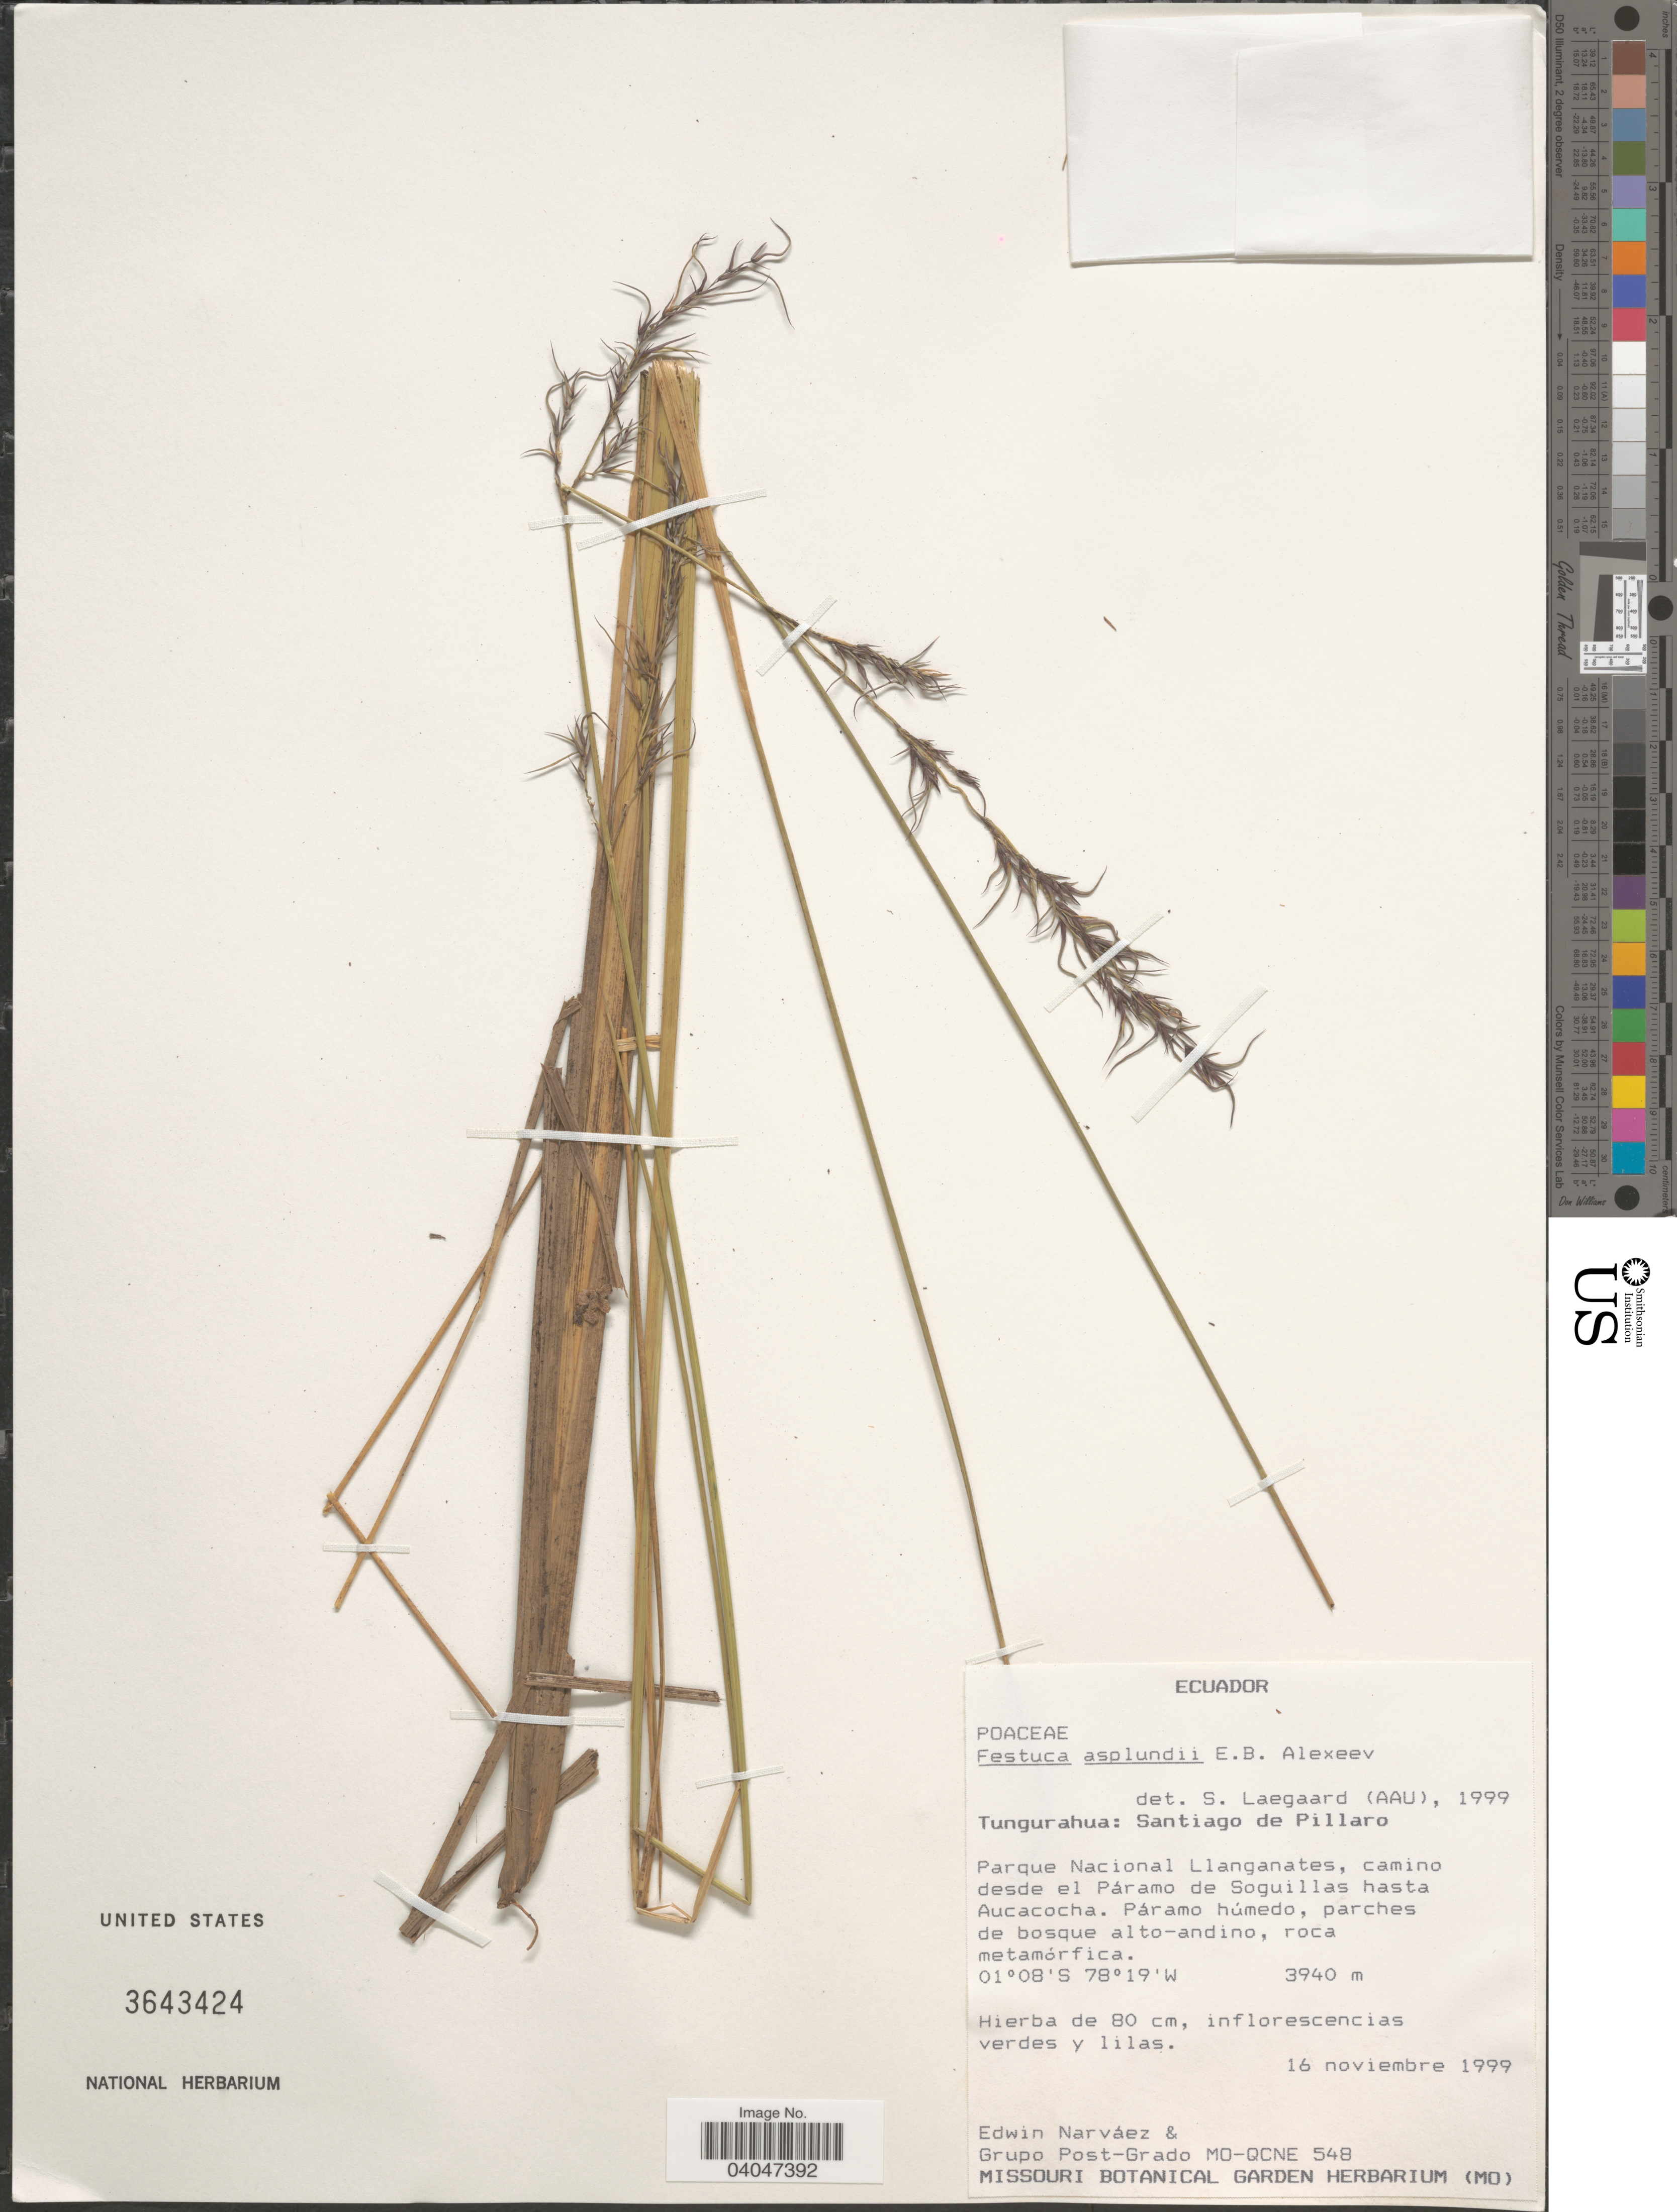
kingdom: Plantae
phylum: Tracheophyta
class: Liliopsida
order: Poales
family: Poaceae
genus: Festuca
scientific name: Festuca asplundii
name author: E.B. Alexeev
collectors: E. Narváez & Grupo Post-Grado MO-QCNE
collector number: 548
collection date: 1999-11-16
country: Ecuador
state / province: Tungurahua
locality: Santiago de Pillaro. Parque Nacional Llanganates, camino desde el Páramo de Soguillas hasta Aucacocha.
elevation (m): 3940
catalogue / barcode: US 3643424